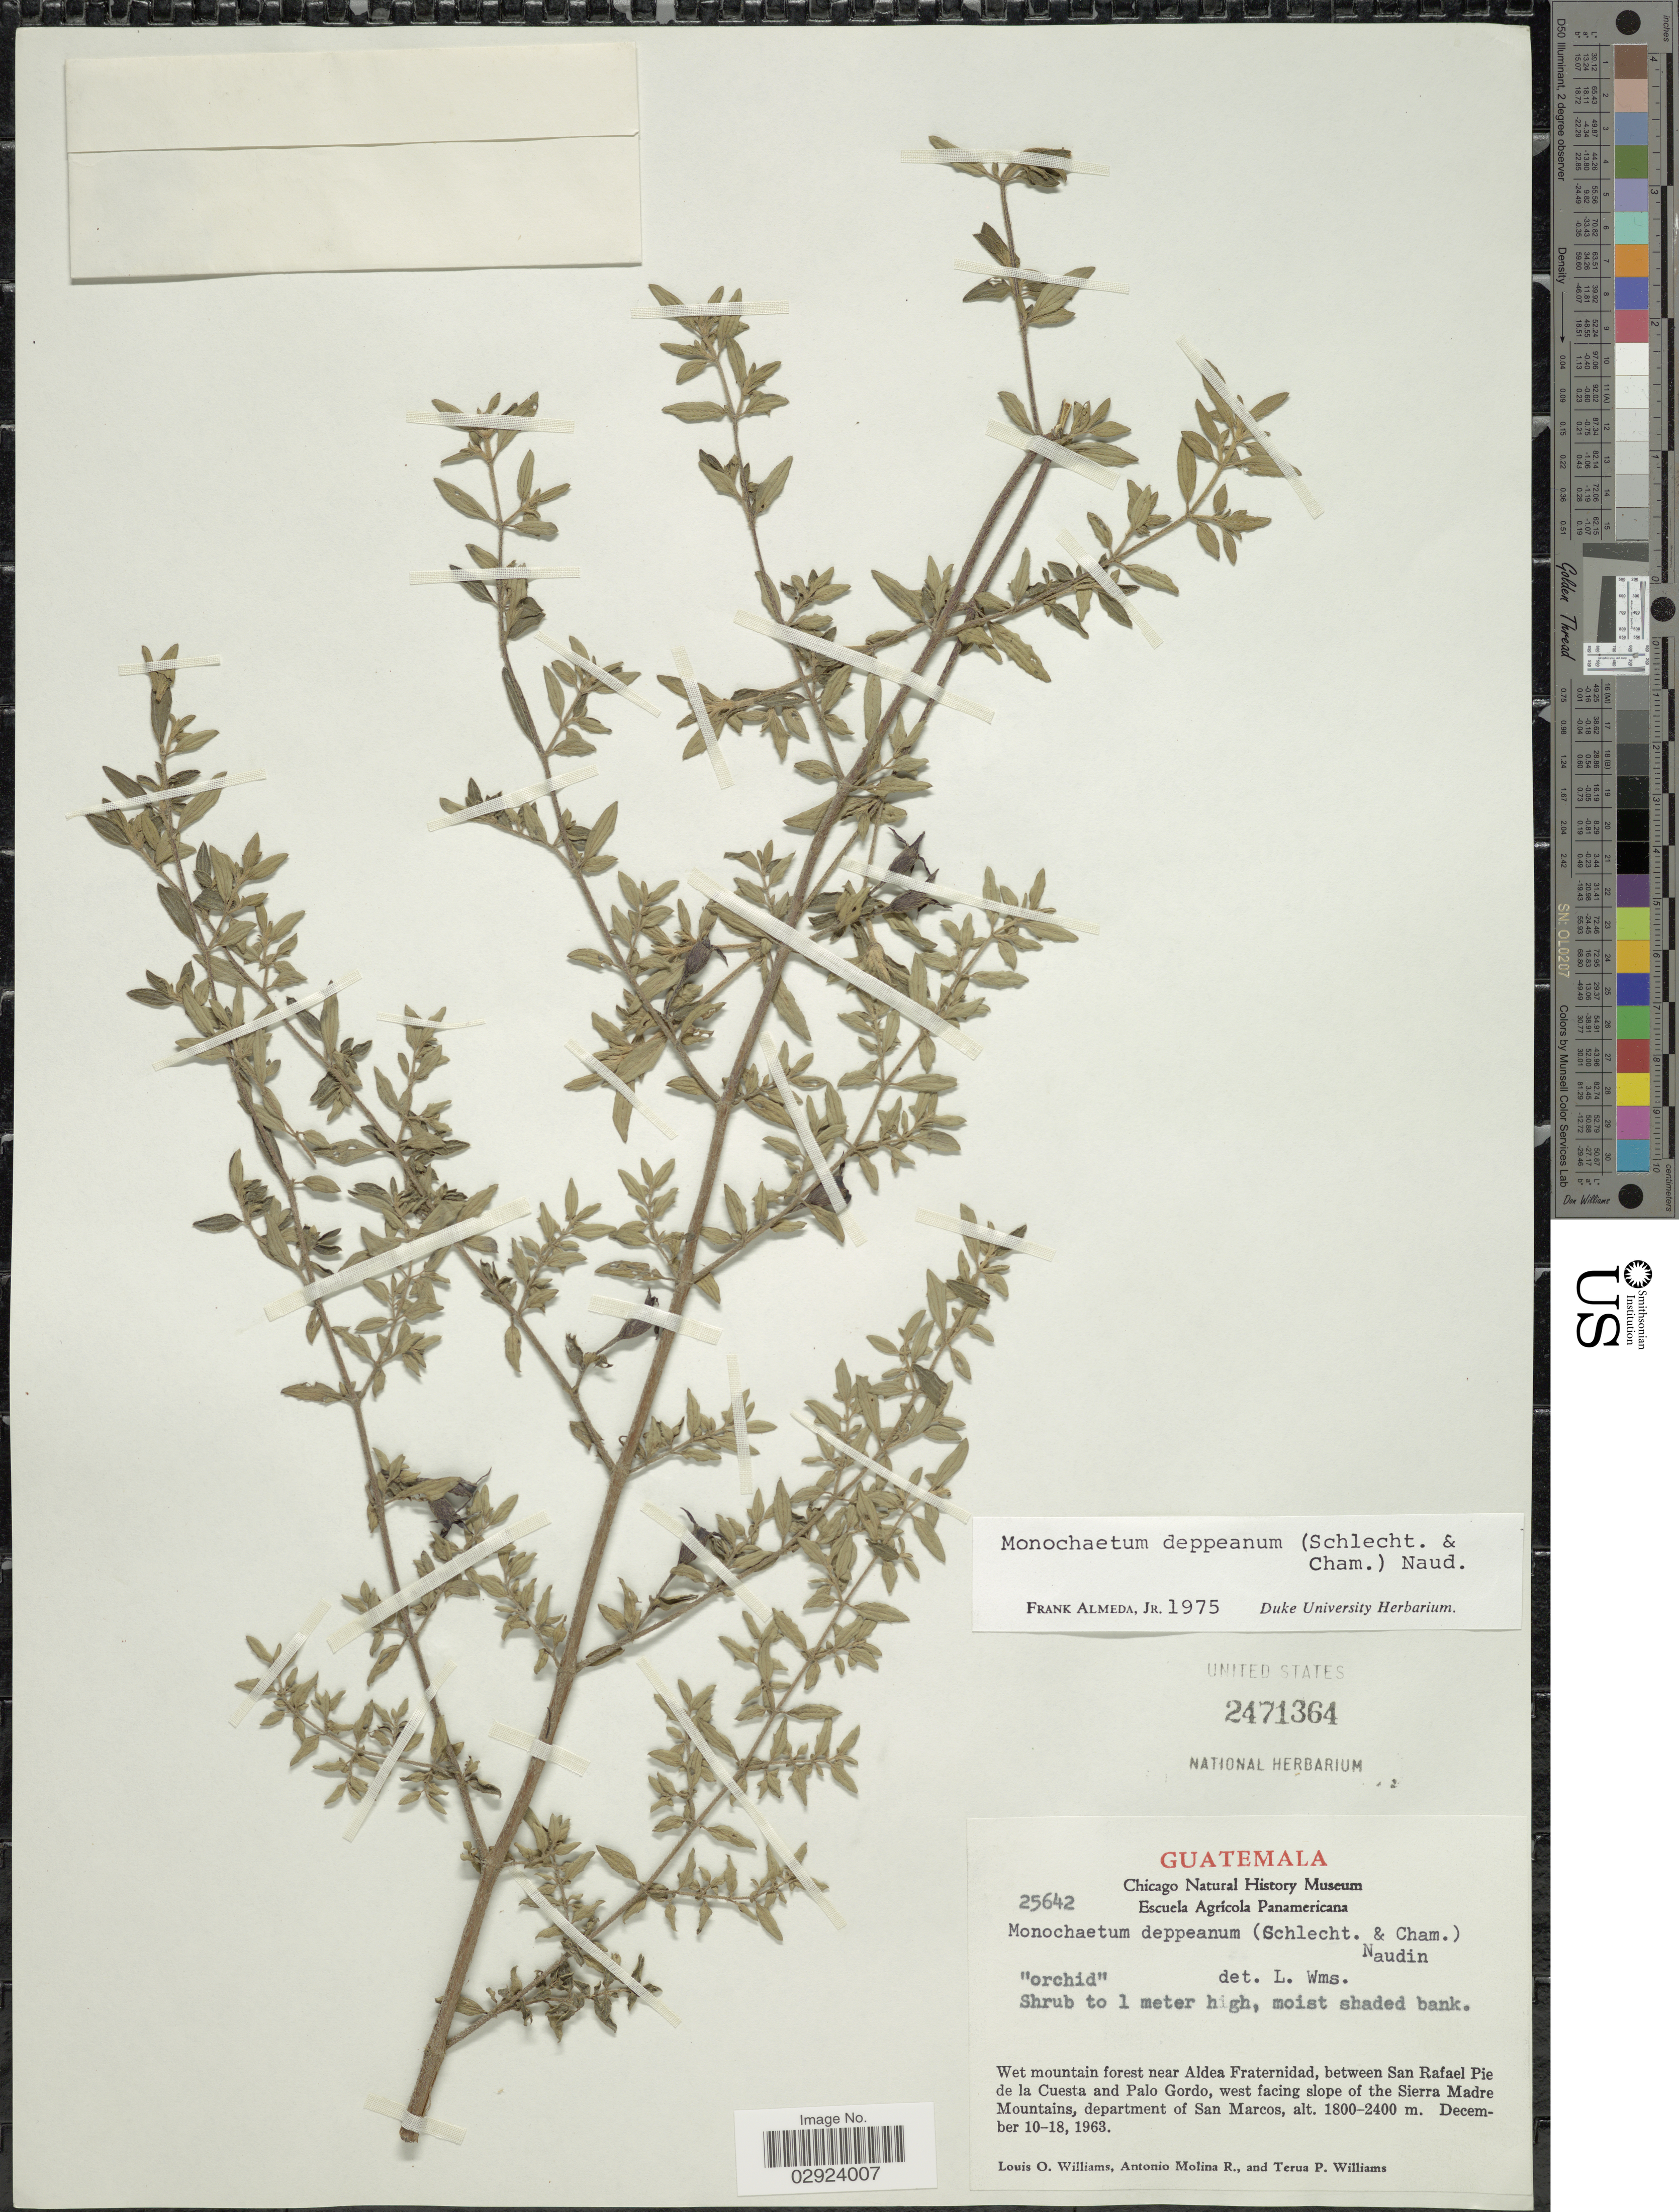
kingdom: Plantae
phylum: Tracheophyta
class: Magnoliopsida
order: Myrtales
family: Melastomataceae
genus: Monochaetum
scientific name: Monochaetum deppeanum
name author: (Schltdl. & Cham.) Naudin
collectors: L. O. Williams, A. Molina R. & T. Williams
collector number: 25642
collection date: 1963-12-10/1963-12-18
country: Guatemala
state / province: San Marcos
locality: Wet mountain forest near Aldea Fraternidad, between San Rafael Pie de la Cuesta and Palo Gordo, west facing slope of the Sierra Madre Mountains, department of San Marcos.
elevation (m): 1800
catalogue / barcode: US 2471364